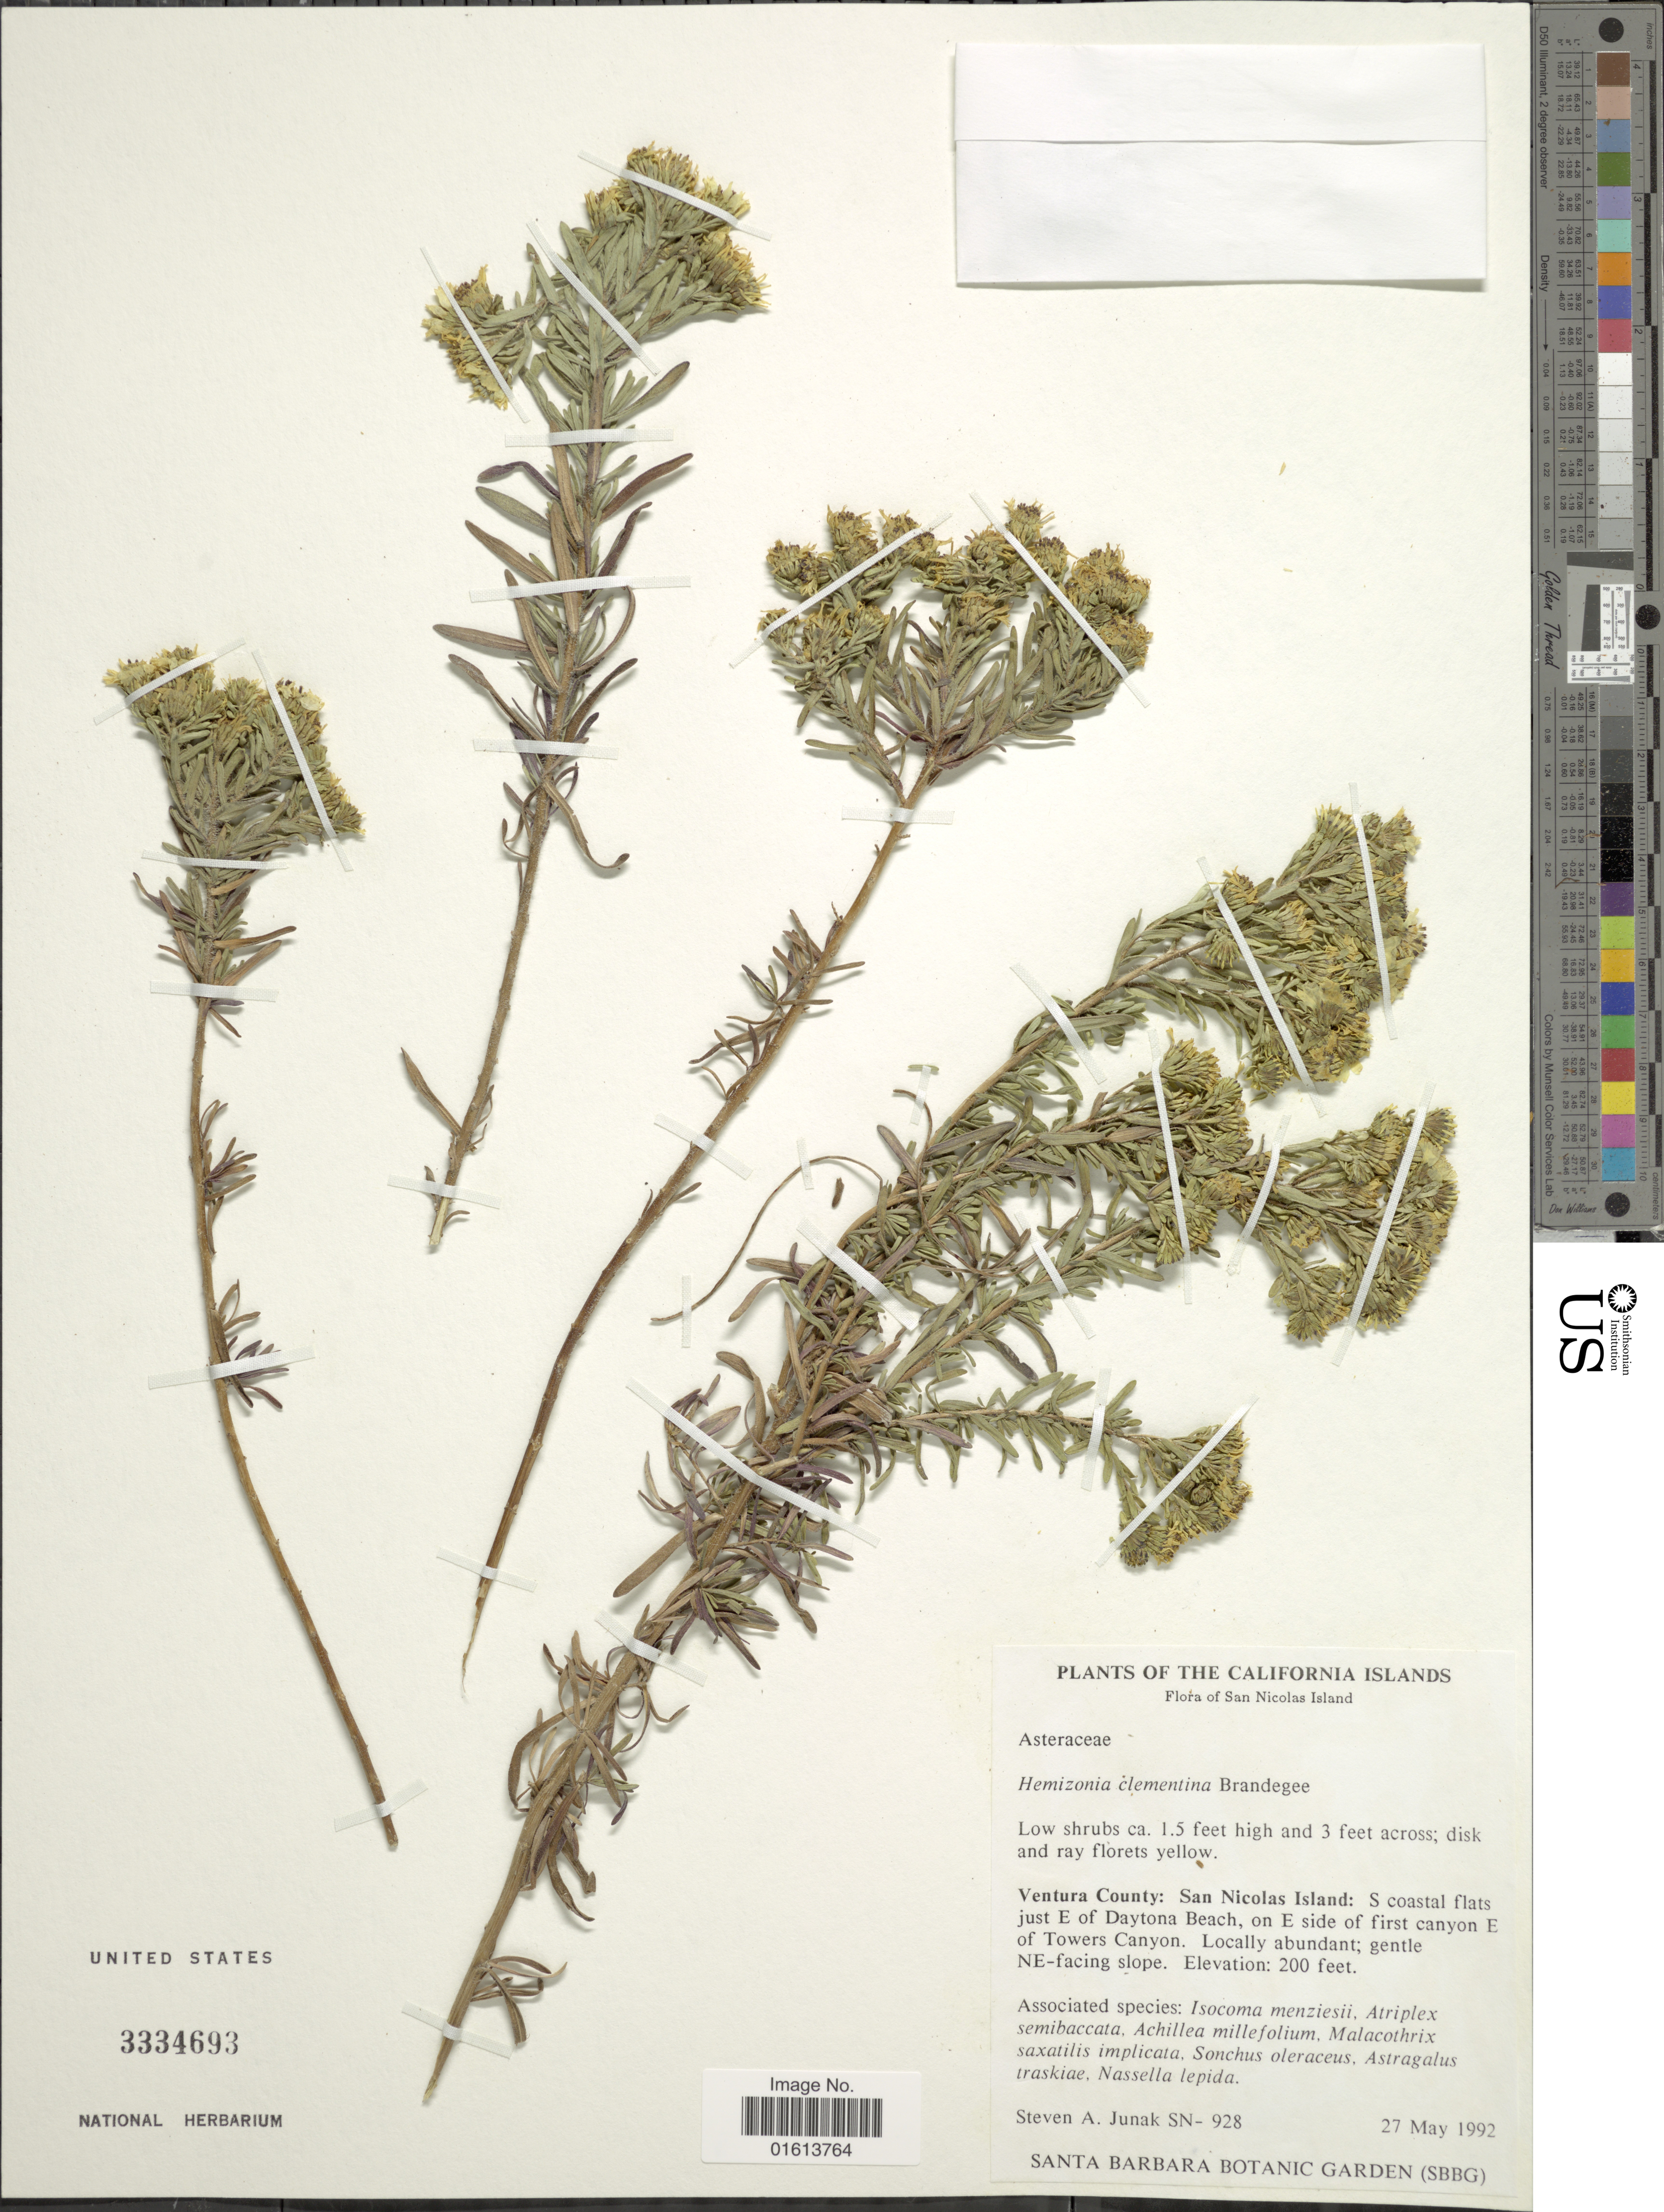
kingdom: Plantae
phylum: Tracheophyta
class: Magnoliopsida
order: Asterales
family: Asteraceae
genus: Deinandra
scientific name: Deinandra clementina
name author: (Brandegee) B.G. Baldwin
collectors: S. Junak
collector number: SN-928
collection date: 1992-05-27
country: United States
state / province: California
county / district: Ventura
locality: California Islands. San Nicolas Island. Ventura County: San Nicolas Island: S coastal flats just E of Daytona Beach, on E side of first canyon E of Towers Canyon.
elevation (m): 61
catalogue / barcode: US 3334693